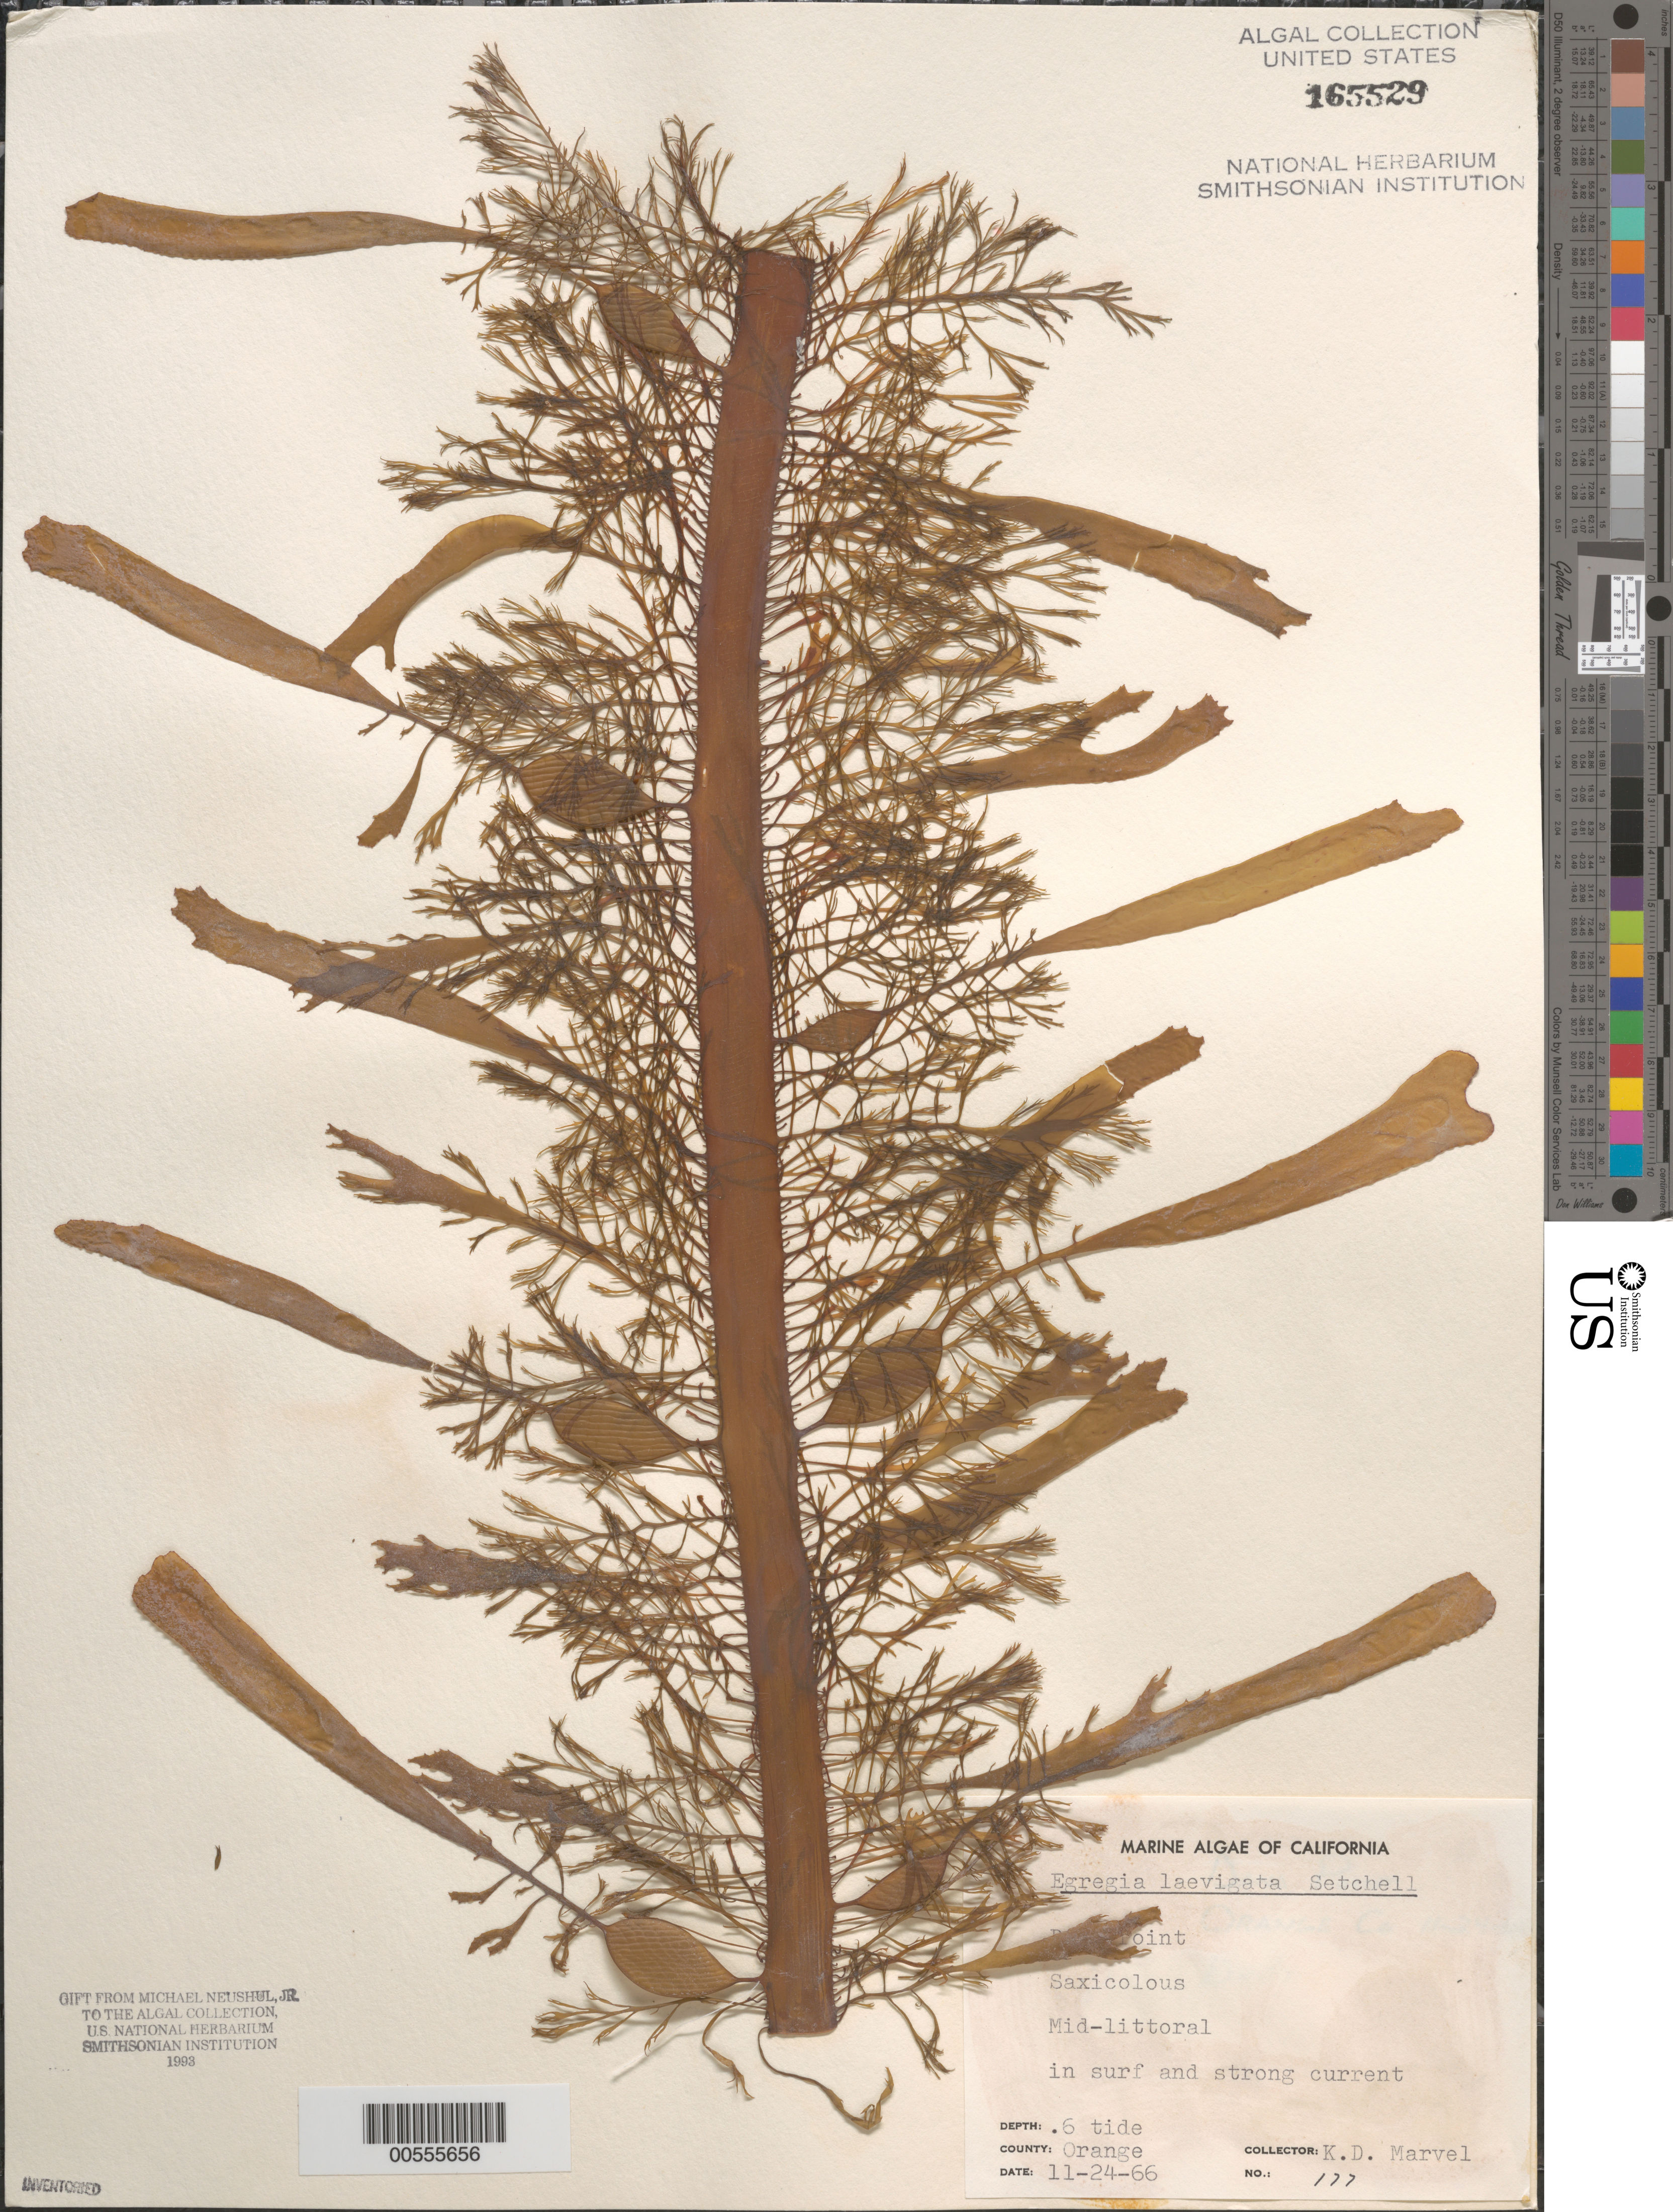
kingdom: Chromista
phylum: Ochrophyta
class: Phaeophyceae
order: Laminariales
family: Lessoniaceae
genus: Egregia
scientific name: Egregia menziesii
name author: (Turner) Aresch.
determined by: Algae name updating Project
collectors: K. Marvel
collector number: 177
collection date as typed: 24 Nov 1966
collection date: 1966-11-24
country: United States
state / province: California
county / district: Orange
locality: Dana Point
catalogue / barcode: US 165529